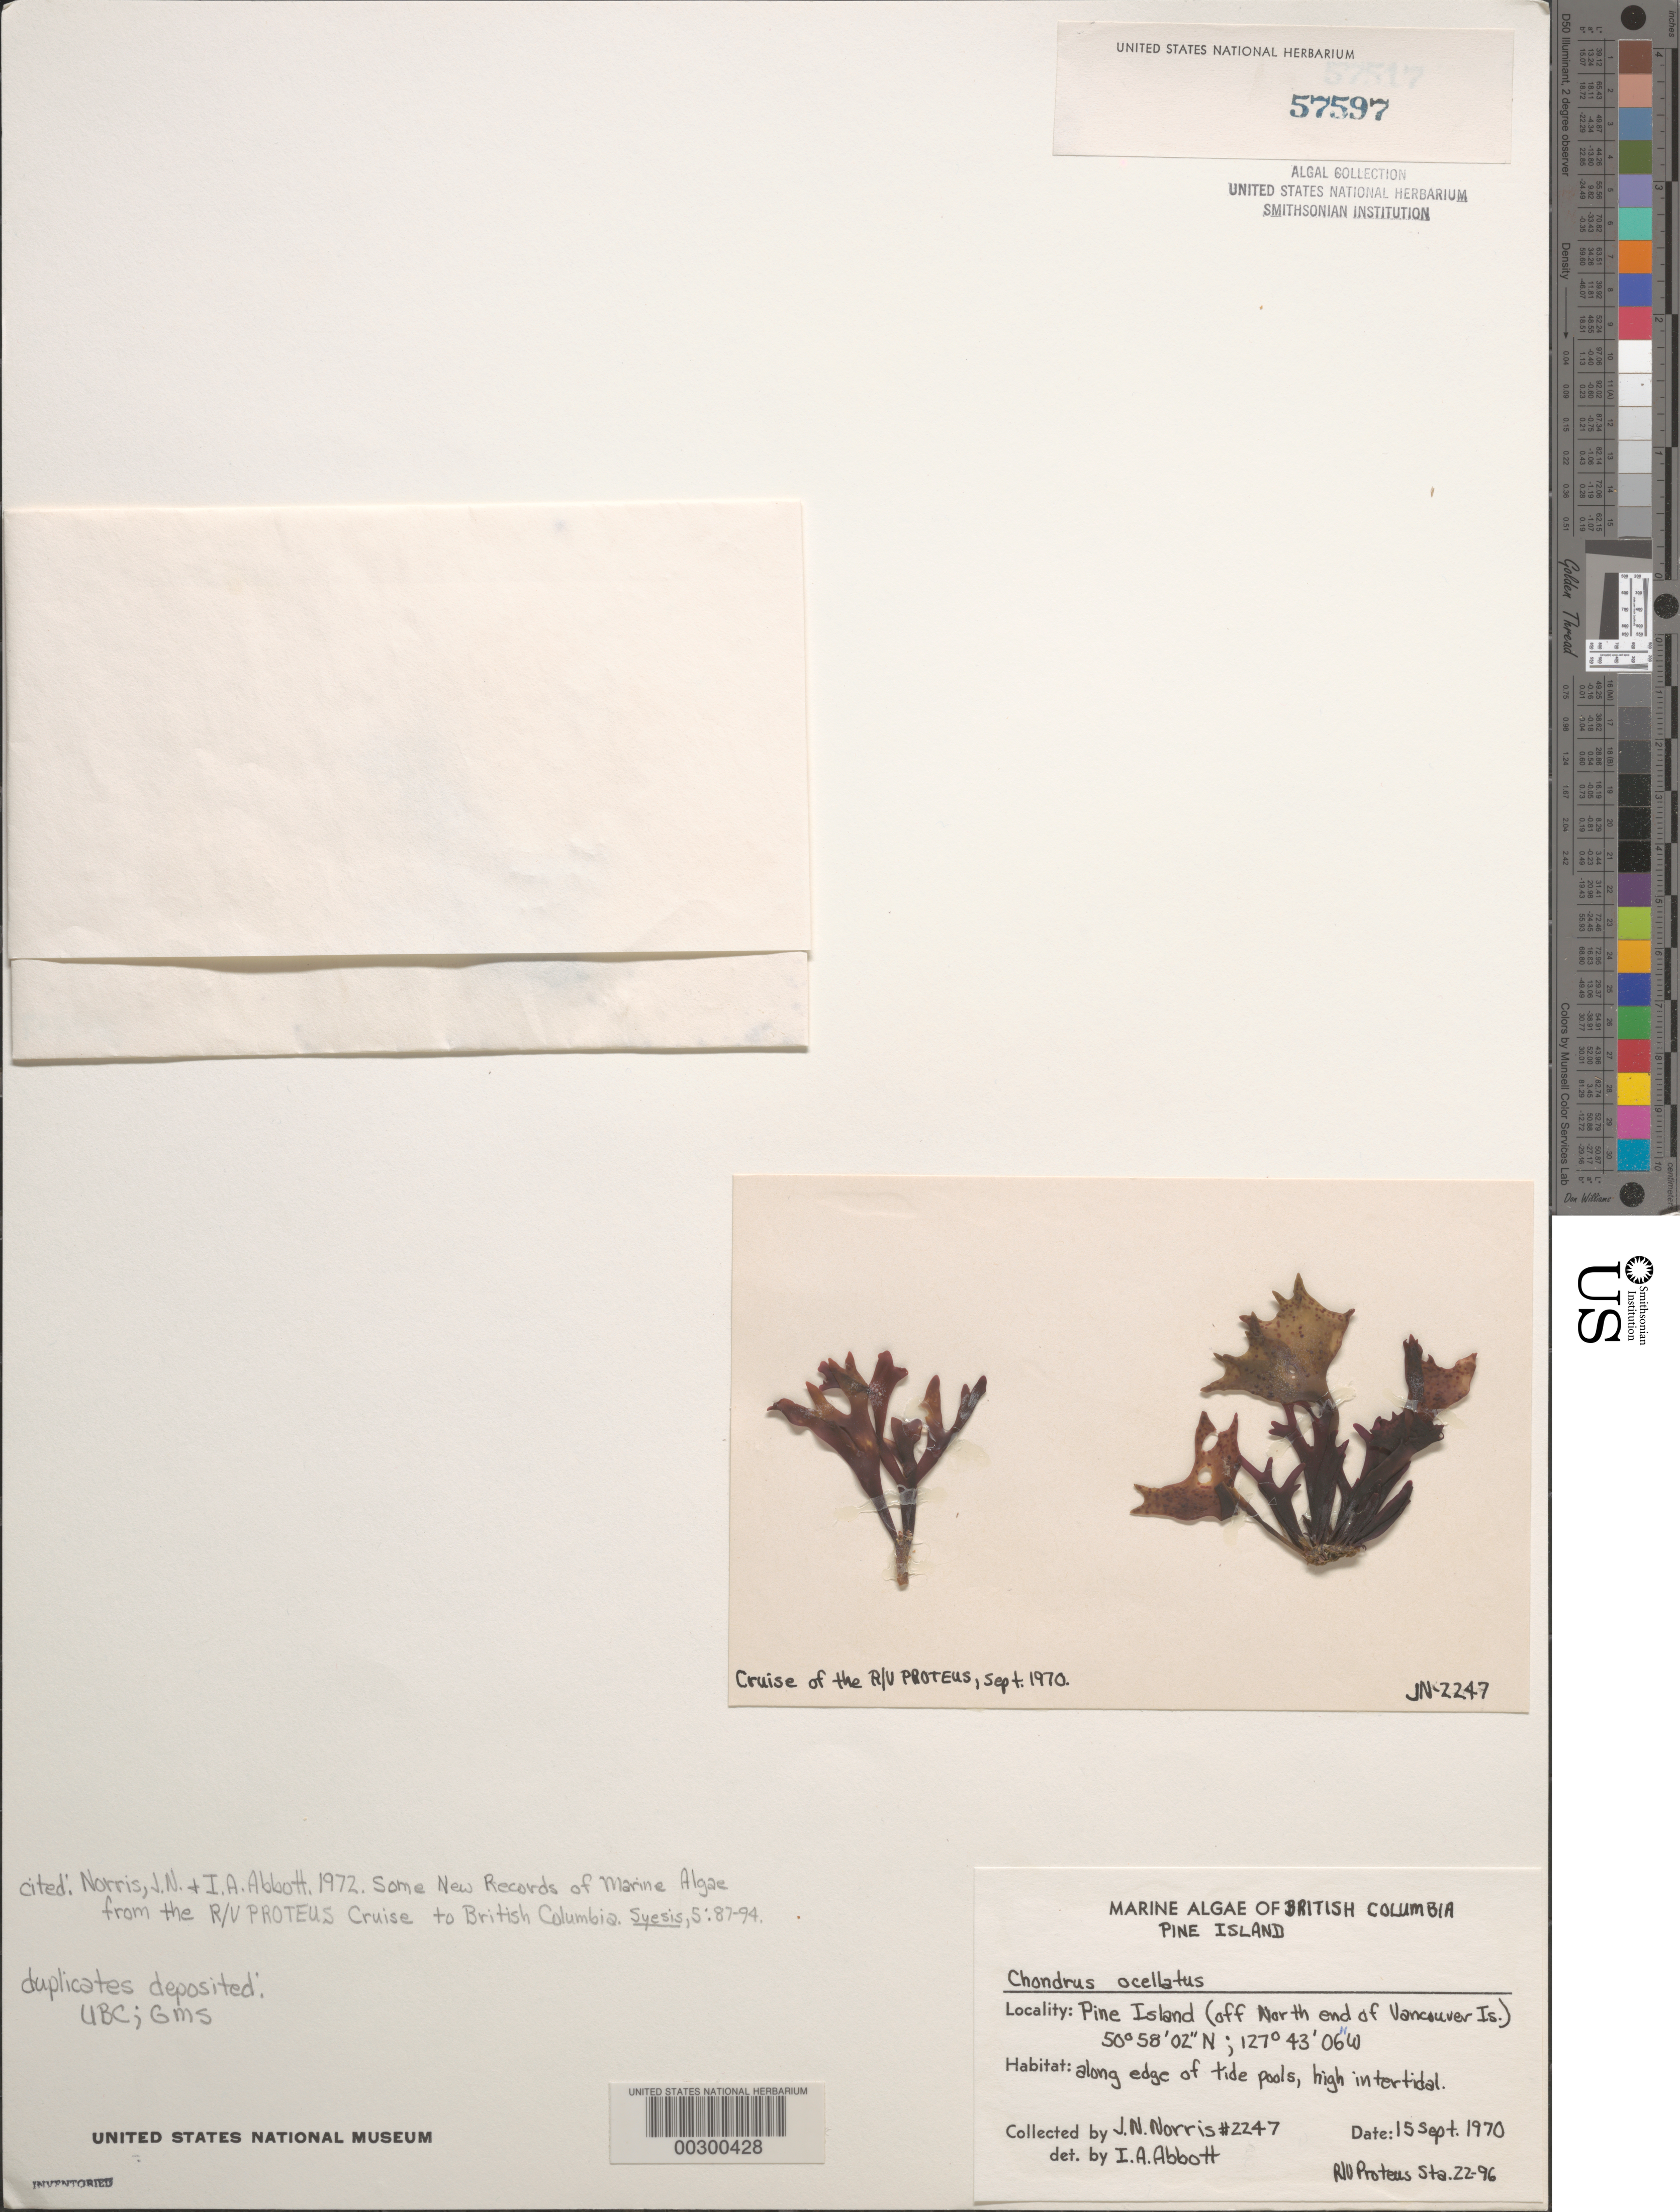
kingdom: Plantae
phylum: Rhodophyta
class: Florideophyceae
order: Gigartinales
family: Gigartinaceae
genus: Chondrus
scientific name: Chondrus ocellatus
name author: Holmes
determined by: Abbott, Isabella A.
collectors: J. N. Norris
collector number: JN-2247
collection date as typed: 15 Sep 1970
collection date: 1970-09-15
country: Canada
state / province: British Columbia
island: Pine Island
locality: Off north Vancouver Island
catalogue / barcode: US 57597